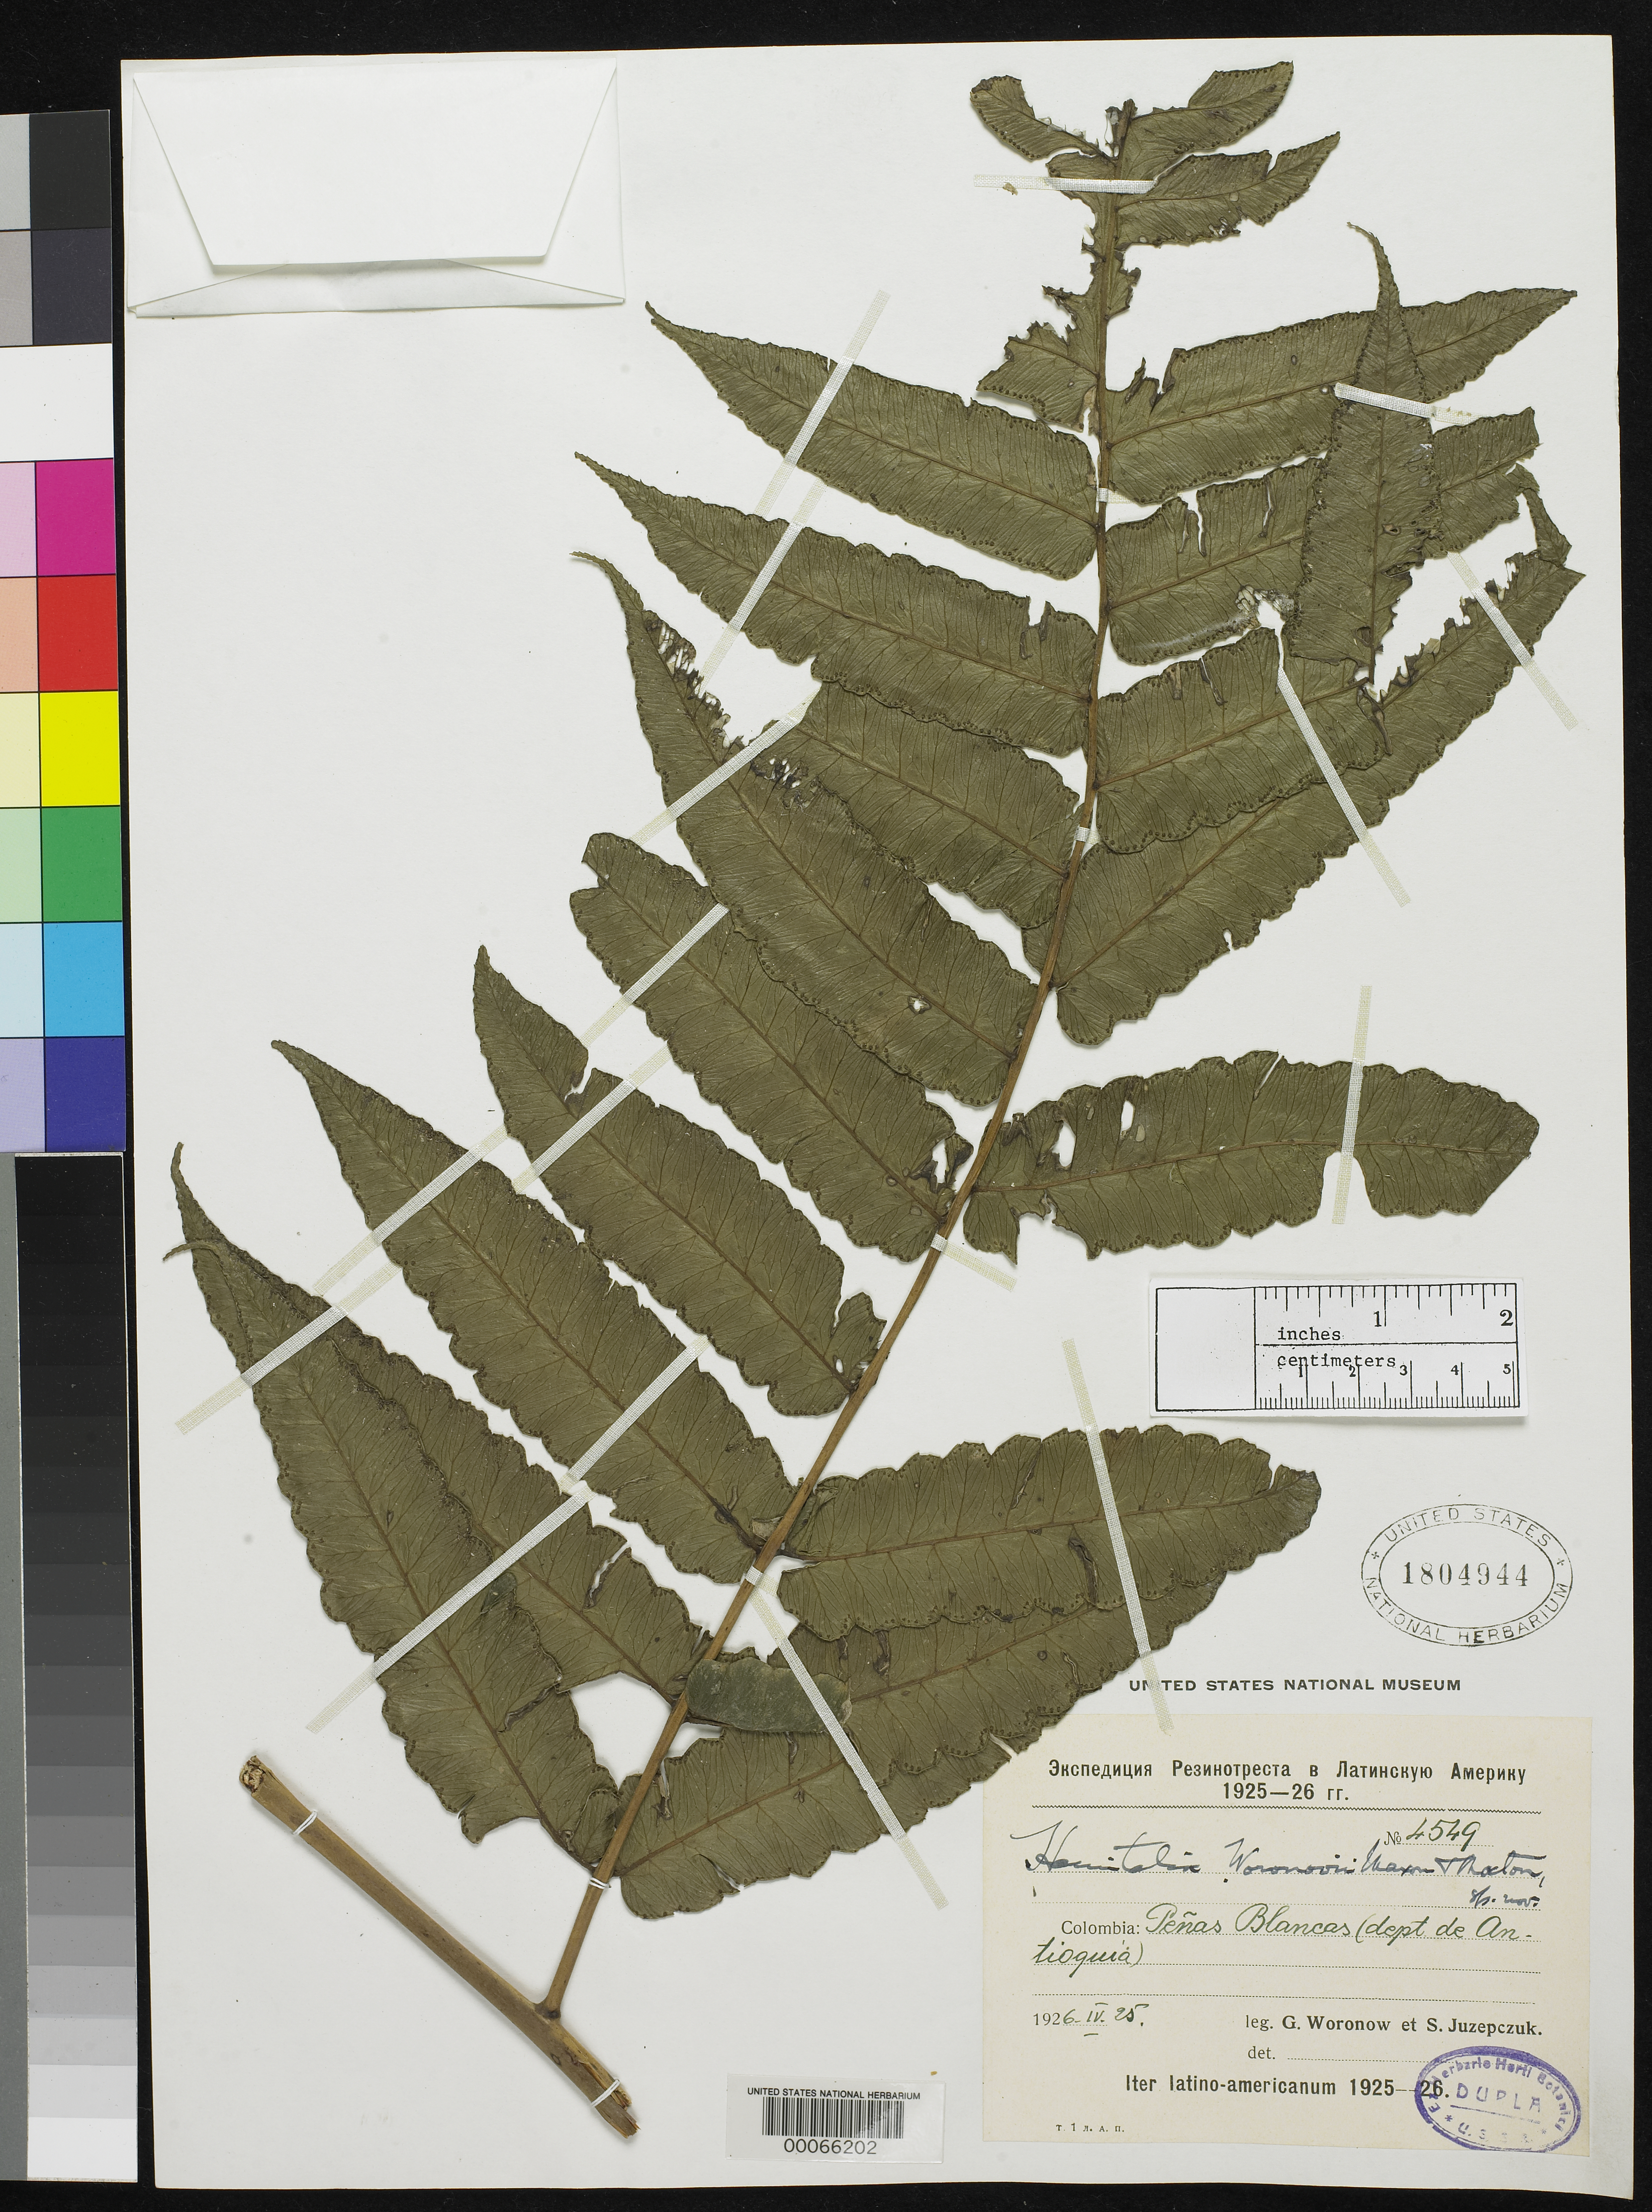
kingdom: Plantae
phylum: Tracheophyta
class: Polypodiopsida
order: Cyatheales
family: Cyatheaceae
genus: Hemitelia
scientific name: Hemitelia woronovii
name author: Maxon & C.V. Morton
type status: Type Collection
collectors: G. Woronow & S. V. Juzepczuk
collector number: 4549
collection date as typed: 25 Apr 1926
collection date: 1926-04-25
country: Colombia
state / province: Antioquia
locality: Penas Blancas. (Nicargua?)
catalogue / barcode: US 1804944